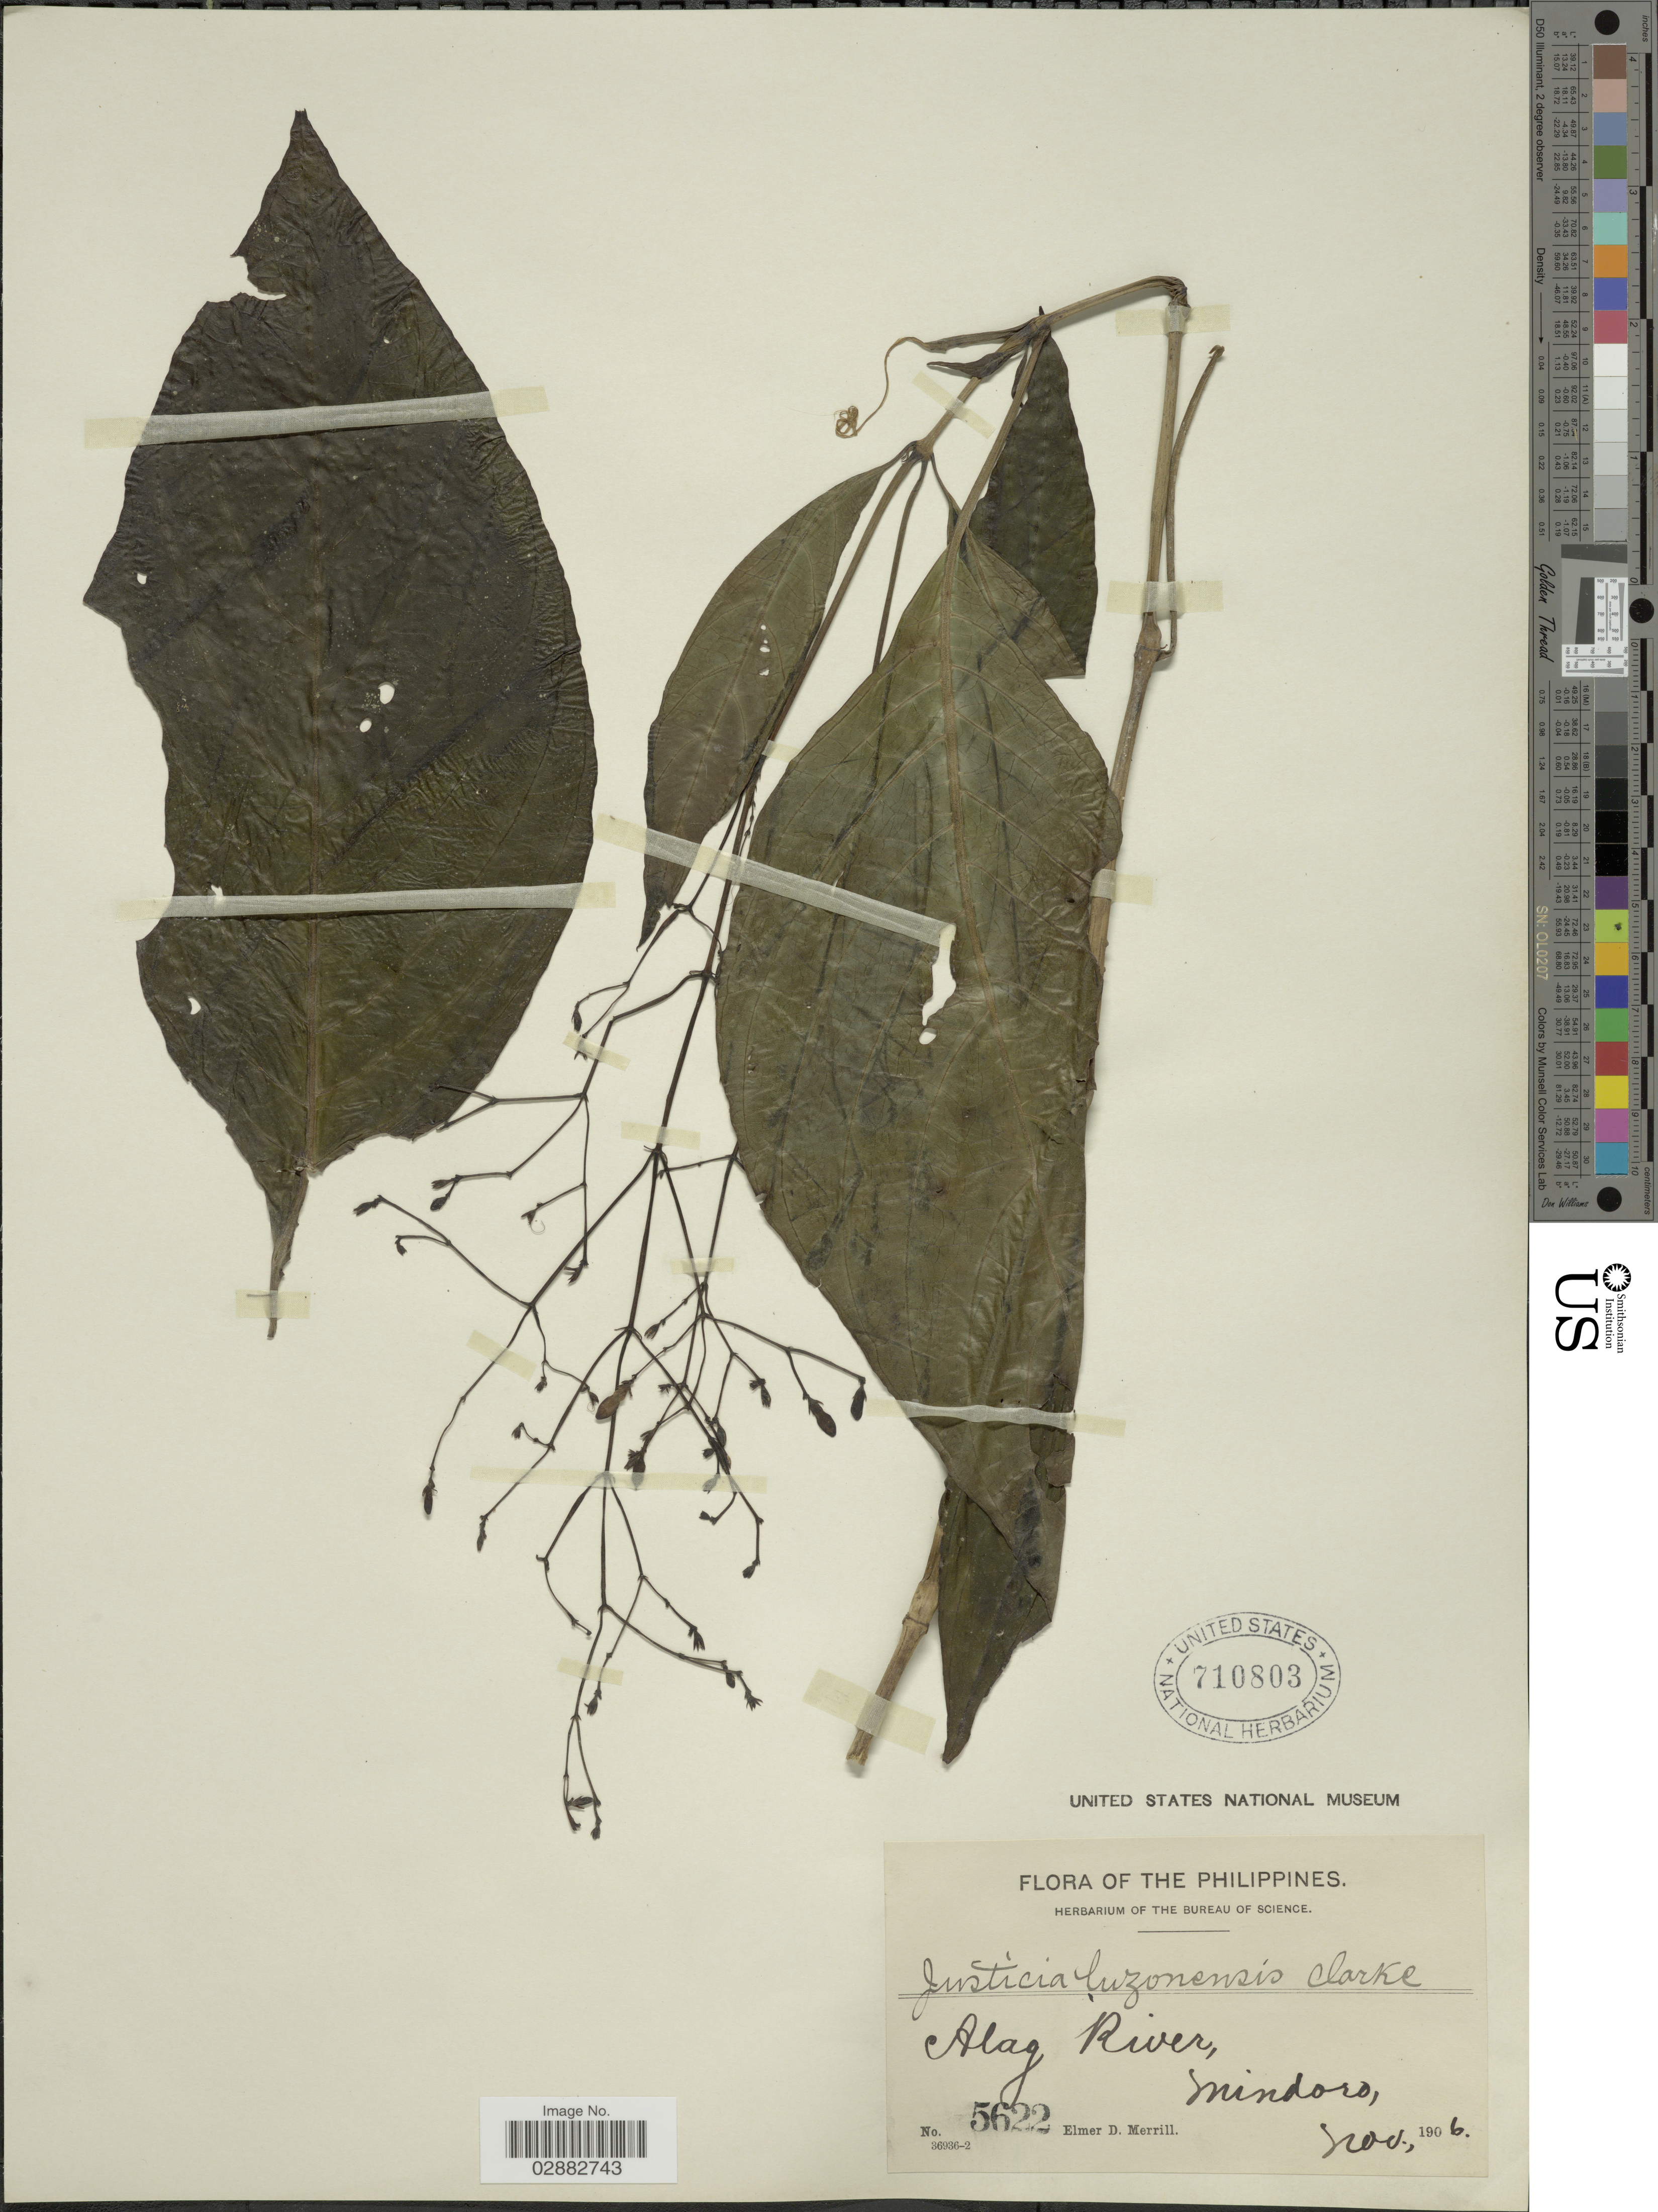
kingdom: Plantae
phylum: Tracheophyta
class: Magnoliopsida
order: Lamiales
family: Acanthaceae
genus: Justicia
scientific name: Justicia luzonensis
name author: C.B. Clarke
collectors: E. D. Merrill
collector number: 5622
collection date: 1906-11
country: Philippines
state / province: Mimaropa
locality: Alag River, Mindoro.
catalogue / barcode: US 710803